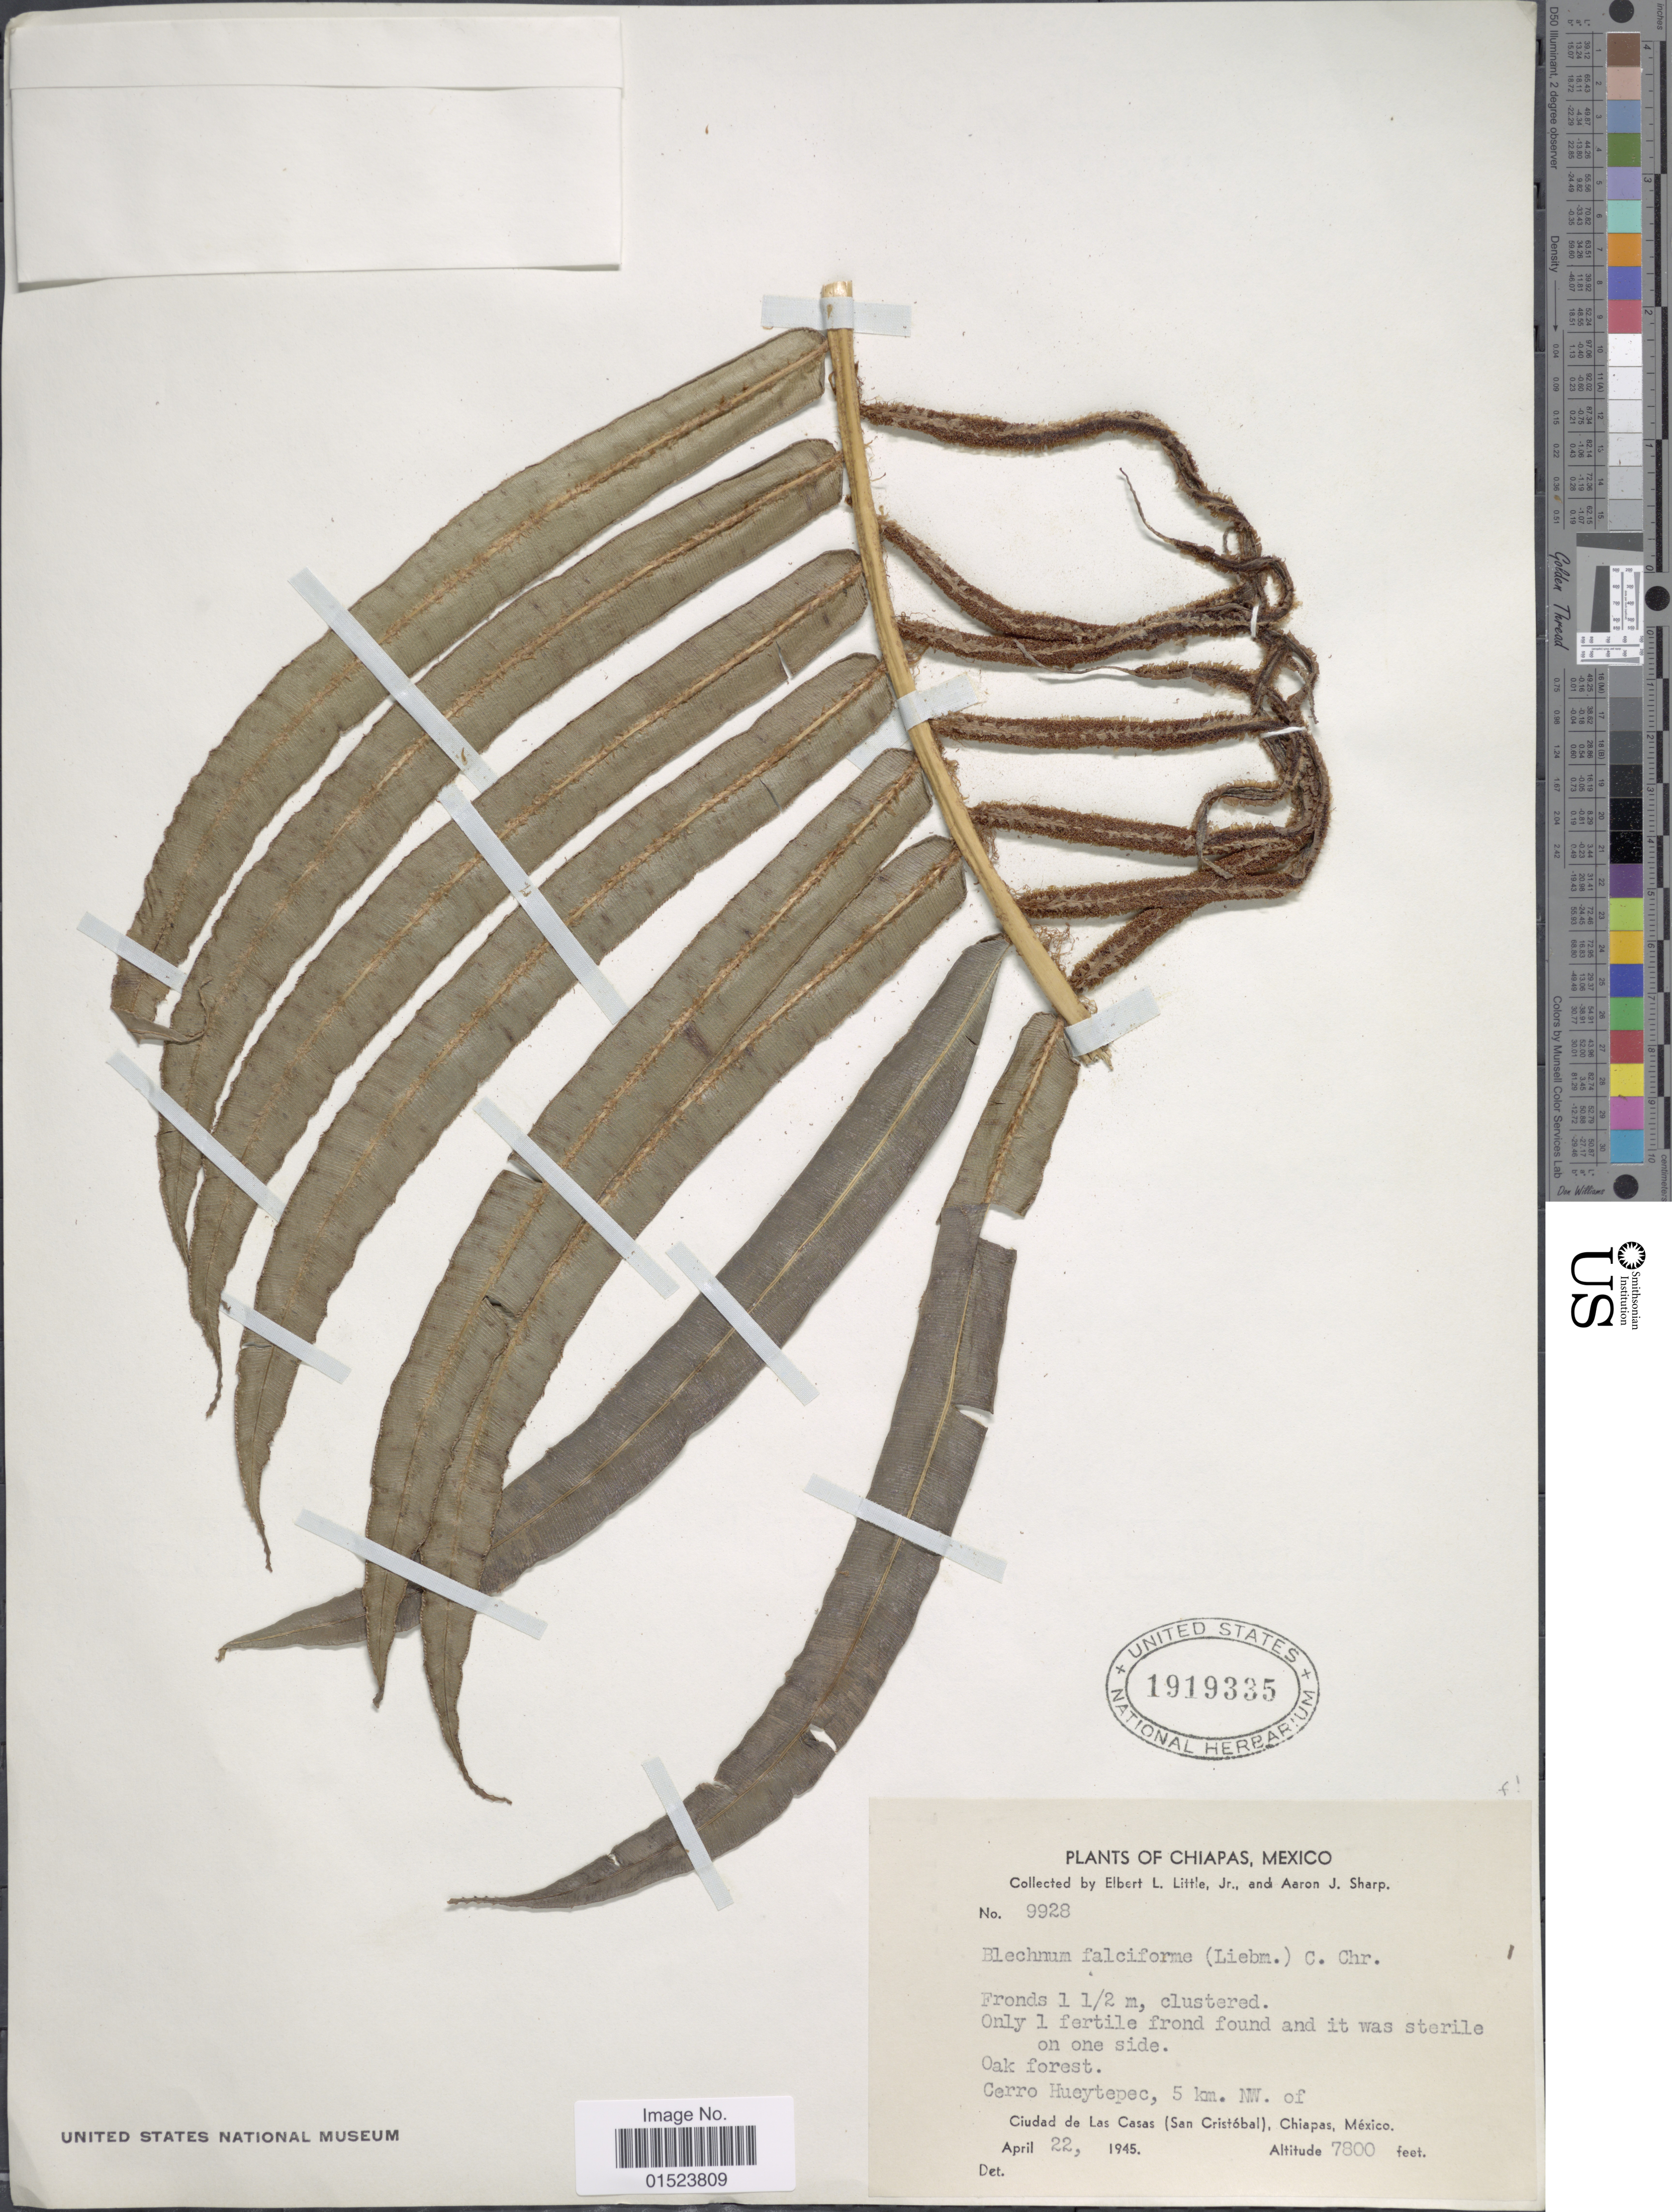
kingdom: Plantae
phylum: Tracheophyta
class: Polypodiopsida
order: Polypodiales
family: Blechnaceae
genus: Blechnum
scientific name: Blechnum falciforme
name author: (Liebm.) C. Chr.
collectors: E. L. Little & Mrs A. J. Sharp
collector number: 9928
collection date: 1945-04-22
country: Mexico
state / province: Chiapas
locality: Cerro Hueytepec, 5 km. NW. of Ciudad de Las Casas (San Cristóbal)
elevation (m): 2377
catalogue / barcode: US 1919335